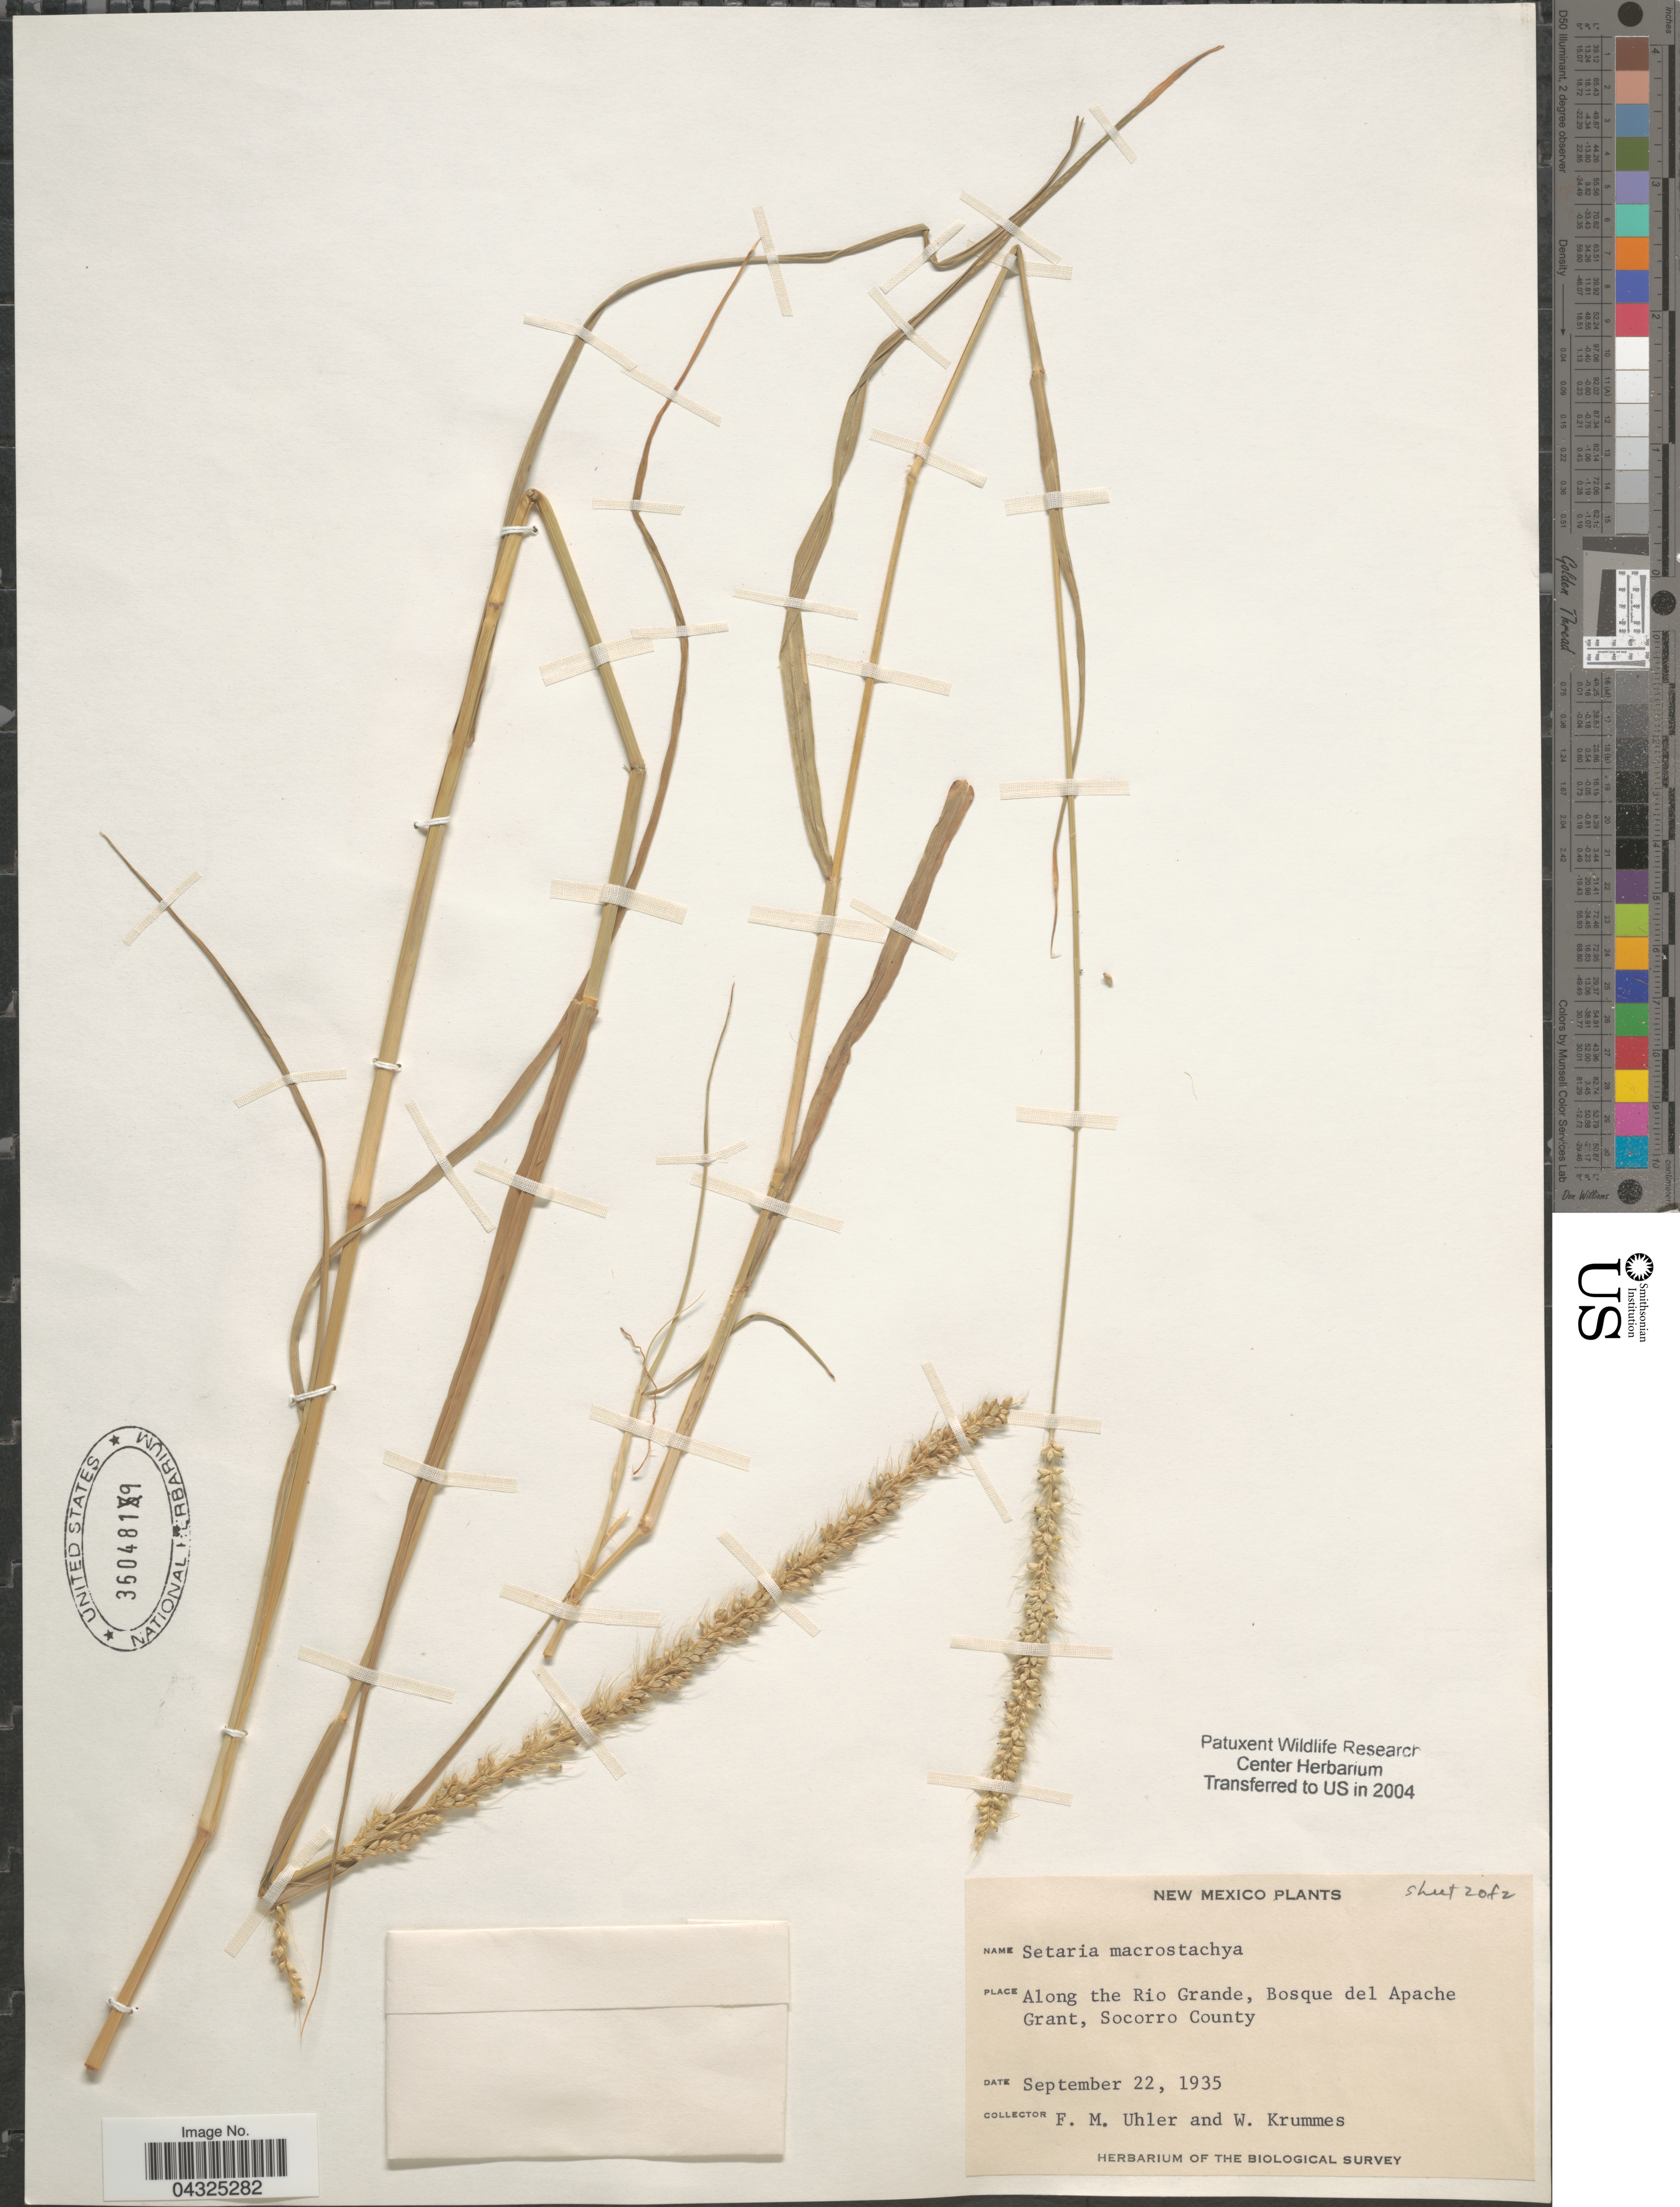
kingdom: Plantae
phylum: Tracheophyta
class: Liliopsida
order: Poales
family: Poaceae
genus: Setaria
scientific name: Setaria macrostachya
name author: Kunth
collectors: F. M. Uhler & W. Krummes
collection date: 1935-09-22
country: United States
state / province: New Mexico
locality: Along the Rio Grande, Bosque del Apache Grant, Socorro County. Biological Survey.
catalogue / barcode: US 3604819